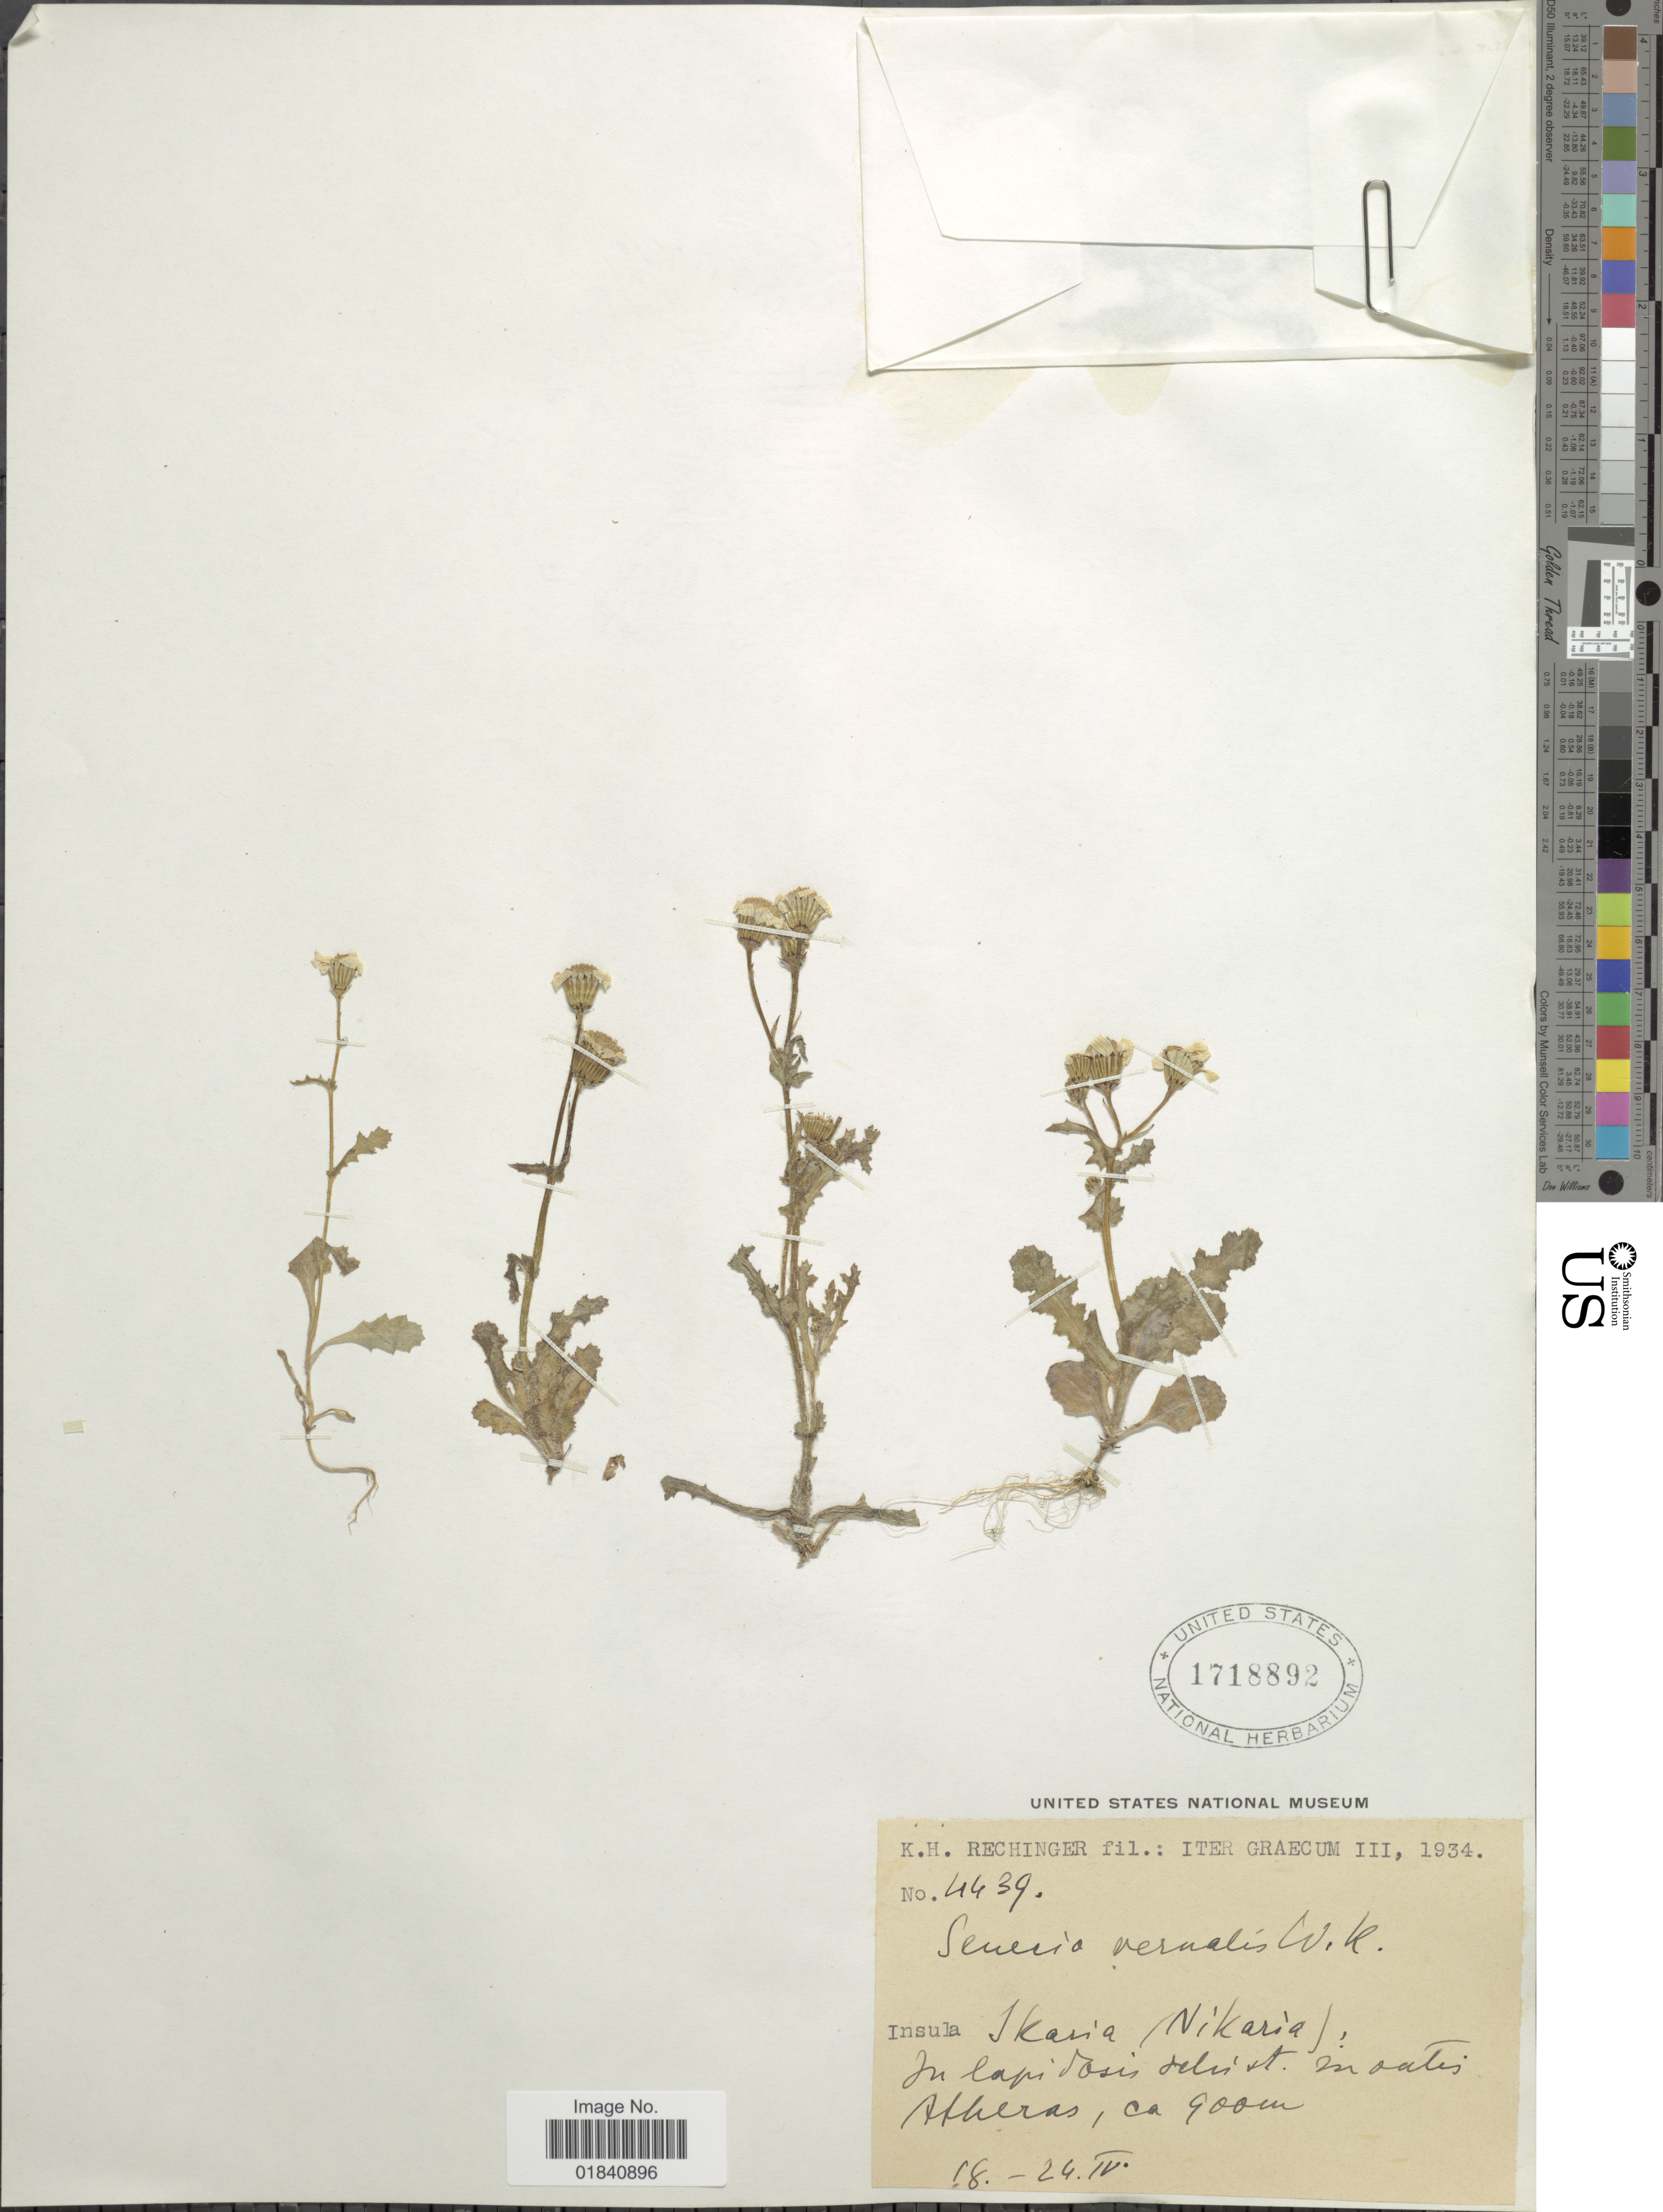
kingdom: Plantae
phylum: Tracheophyta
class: Magnoliopsida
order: Asterales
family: Asteraceae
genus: Senecio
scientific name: Senecio leucanthemifolius subsp. vernalis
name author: (Waldst. & Kit.) Greuter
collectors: K. H. Rechinger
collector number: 4439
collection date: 1934-04-18/1934-04-24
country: Greece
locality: Insula Ikaria (Nikaria). Montis Atheras.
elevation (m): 900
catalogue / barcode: US 1718892